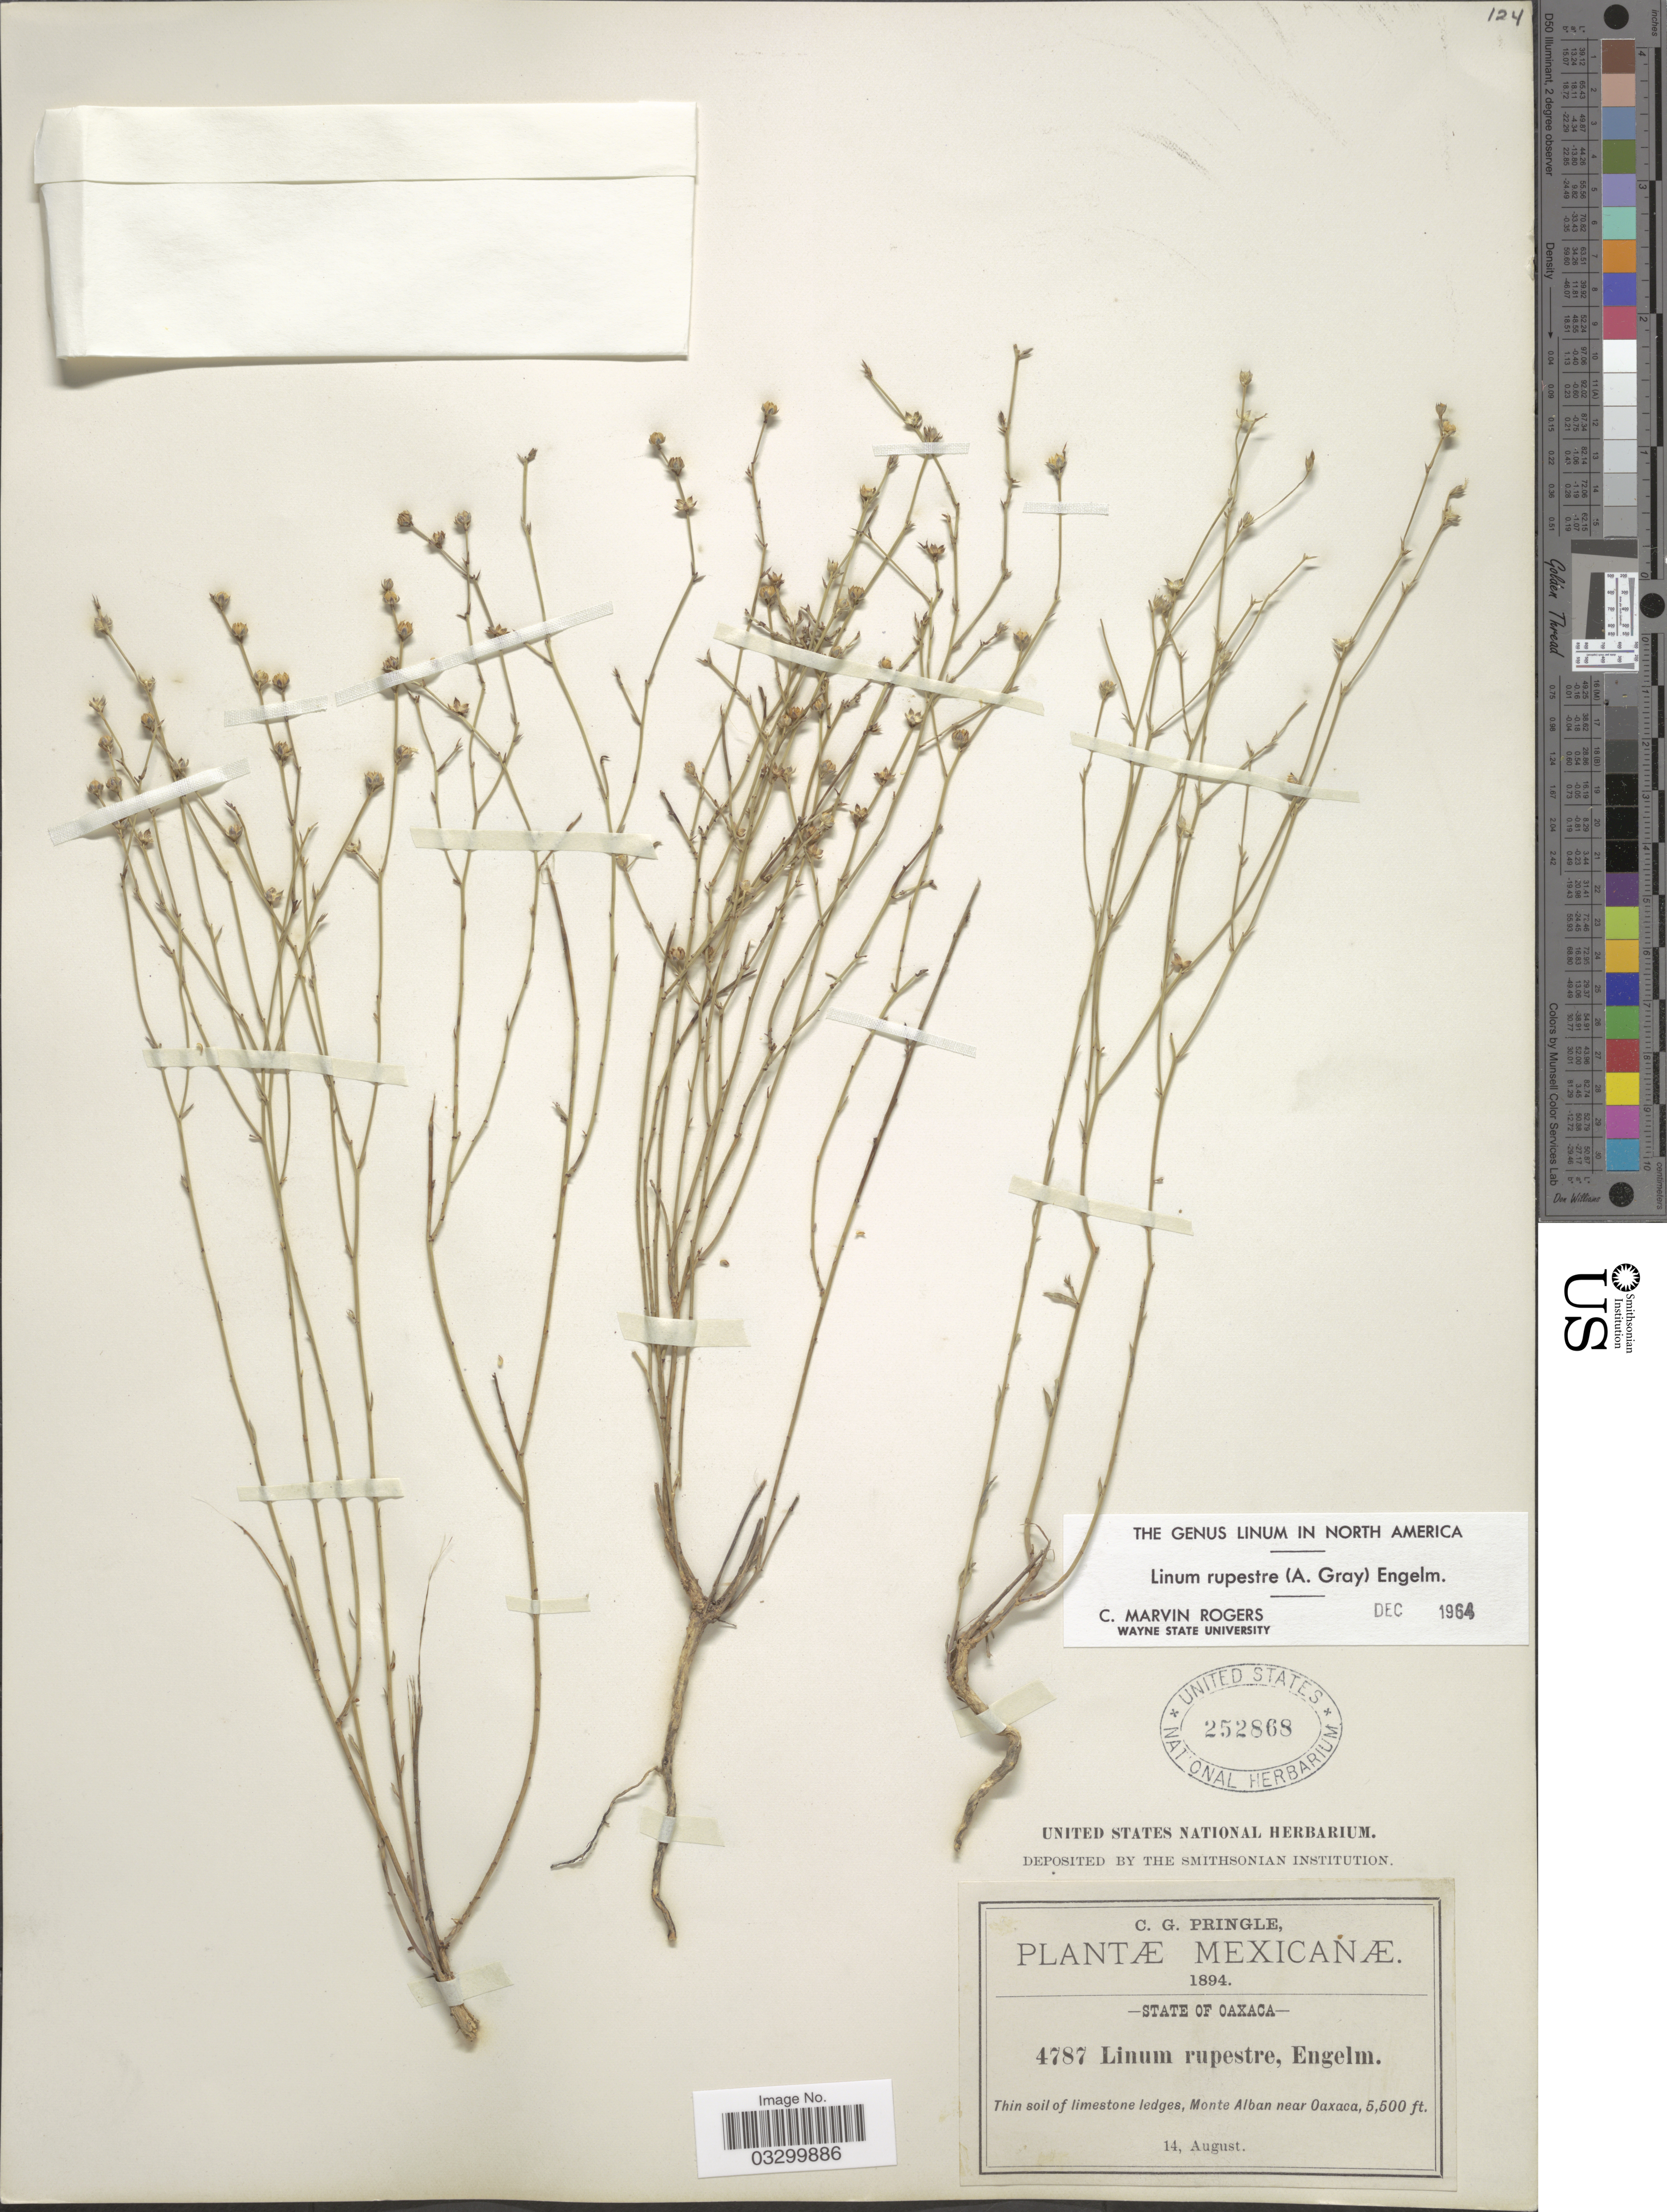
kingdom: Plantae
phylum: Tracheophyta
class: Magnoliopsida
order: Malpighiales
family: Linaceae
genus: Linum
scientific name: Linum rupestre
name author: Engelm.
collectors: C. G. Pringle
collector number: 4787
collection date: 1894-08-14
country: Mexico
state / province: Oaxaca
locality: Monte Alban near Oaxaca.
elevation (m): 1676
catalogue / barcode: US 252868